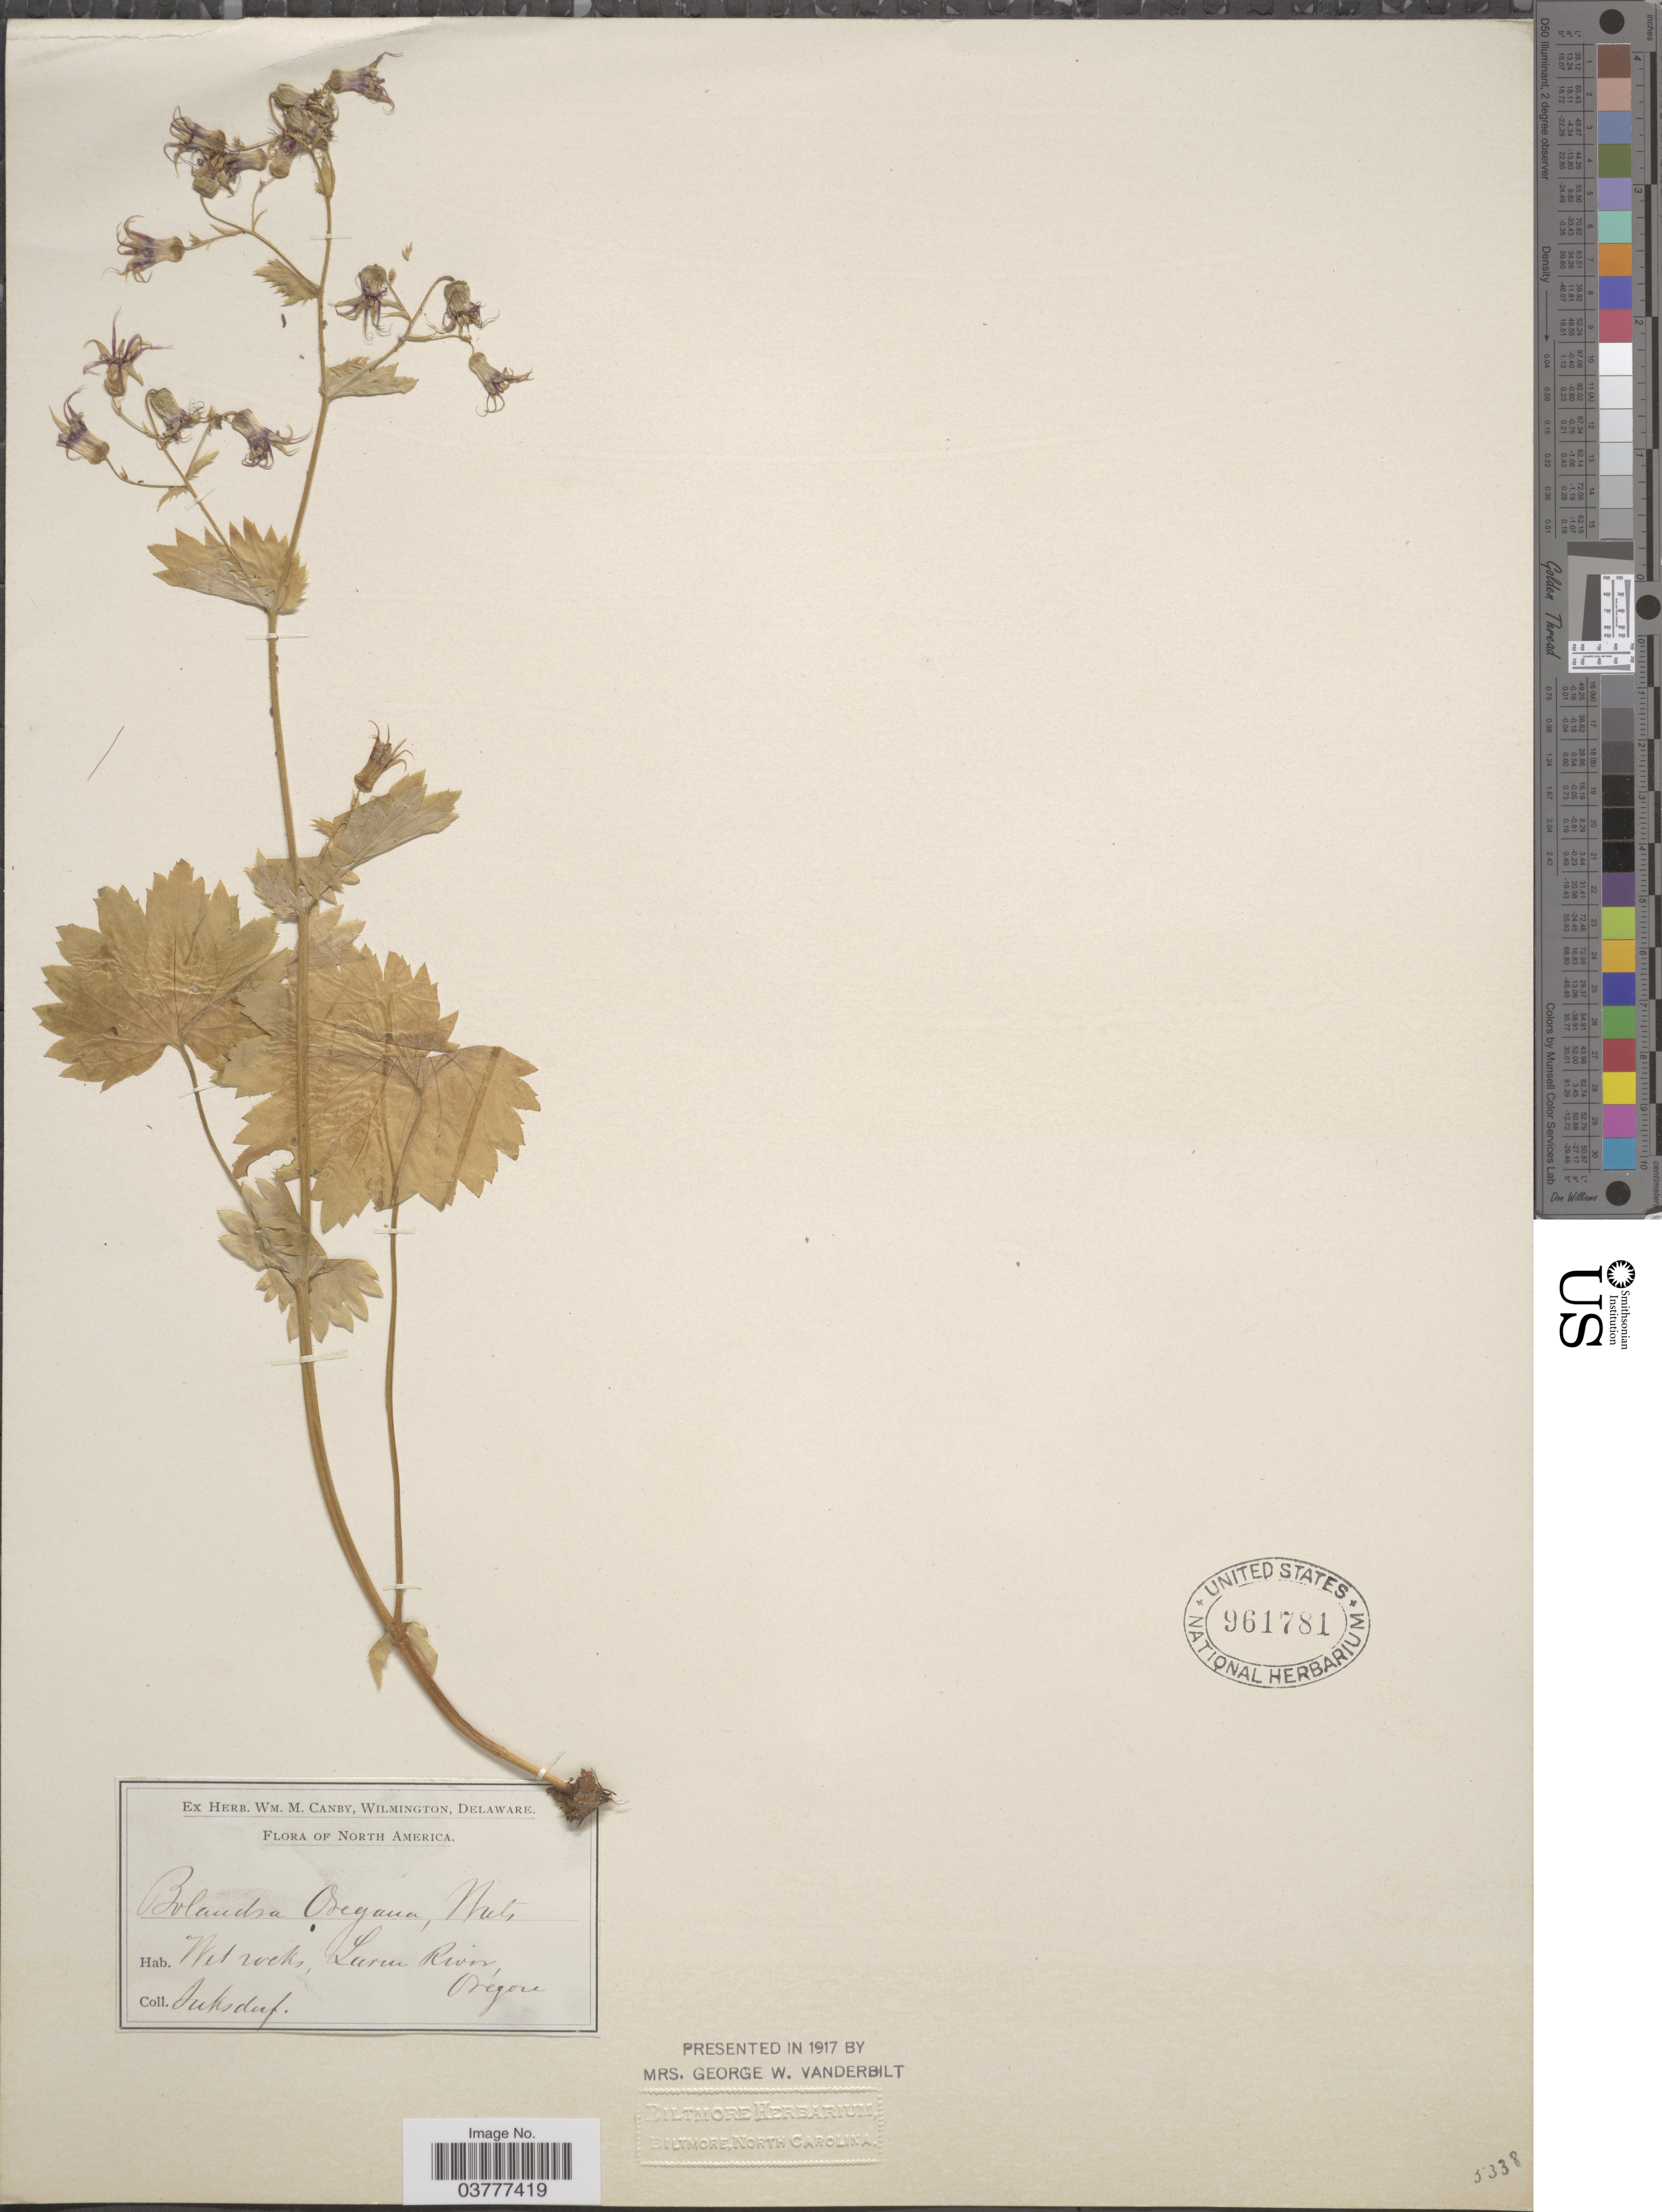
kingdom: Plantae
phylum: Tracheophyta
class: Magnoliopsida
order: Saxifragales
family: Saxifragaceae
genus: Bolandra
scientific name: Bolandra oregana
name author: S. Watson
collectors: -- Suksdorf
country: United States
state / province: Oregon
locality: Wet rocks, Larm* River.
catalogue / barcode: US 961781